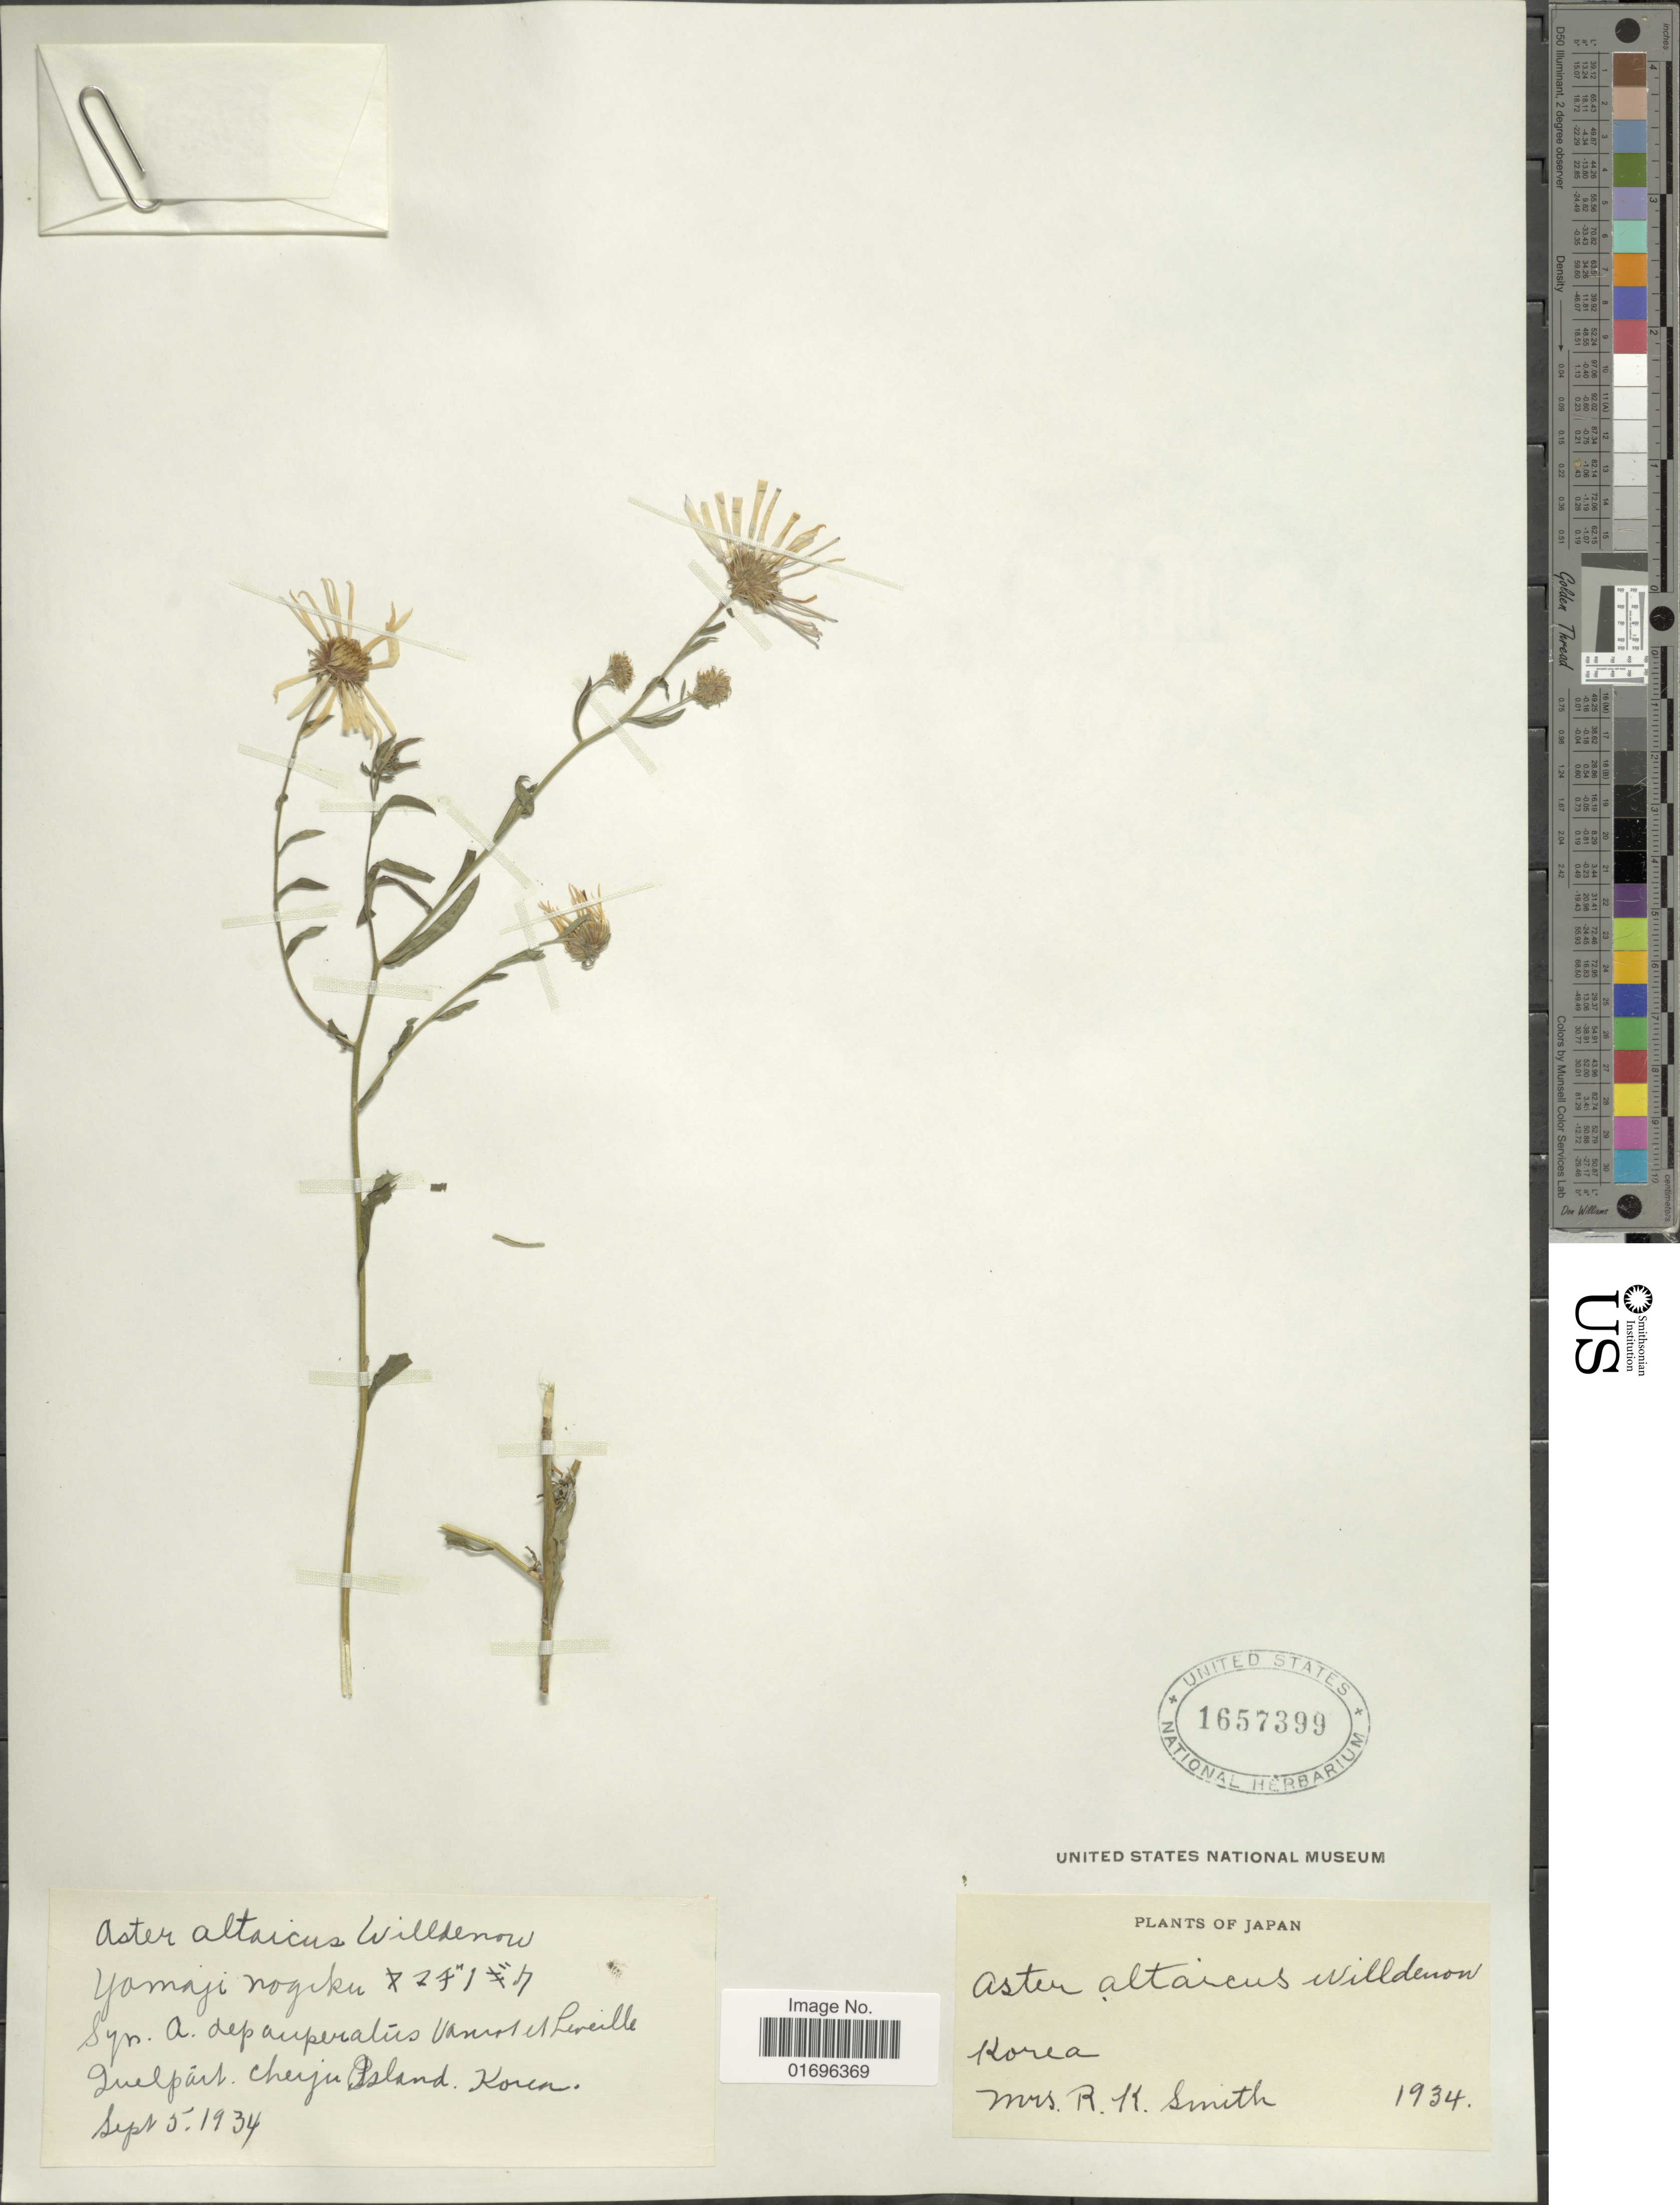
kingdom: Plantae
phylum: Tracheophyta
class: Magnoliopsida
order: Asterales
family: Asteraceae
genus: Aster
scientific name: Aster altaicus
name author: Willd.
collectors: R. Smith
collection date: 1934-09-05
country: South Korea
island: Jeju Island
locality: Yamaji Nogeku X. Cherju Island. Korea.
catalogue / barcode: US 1657399